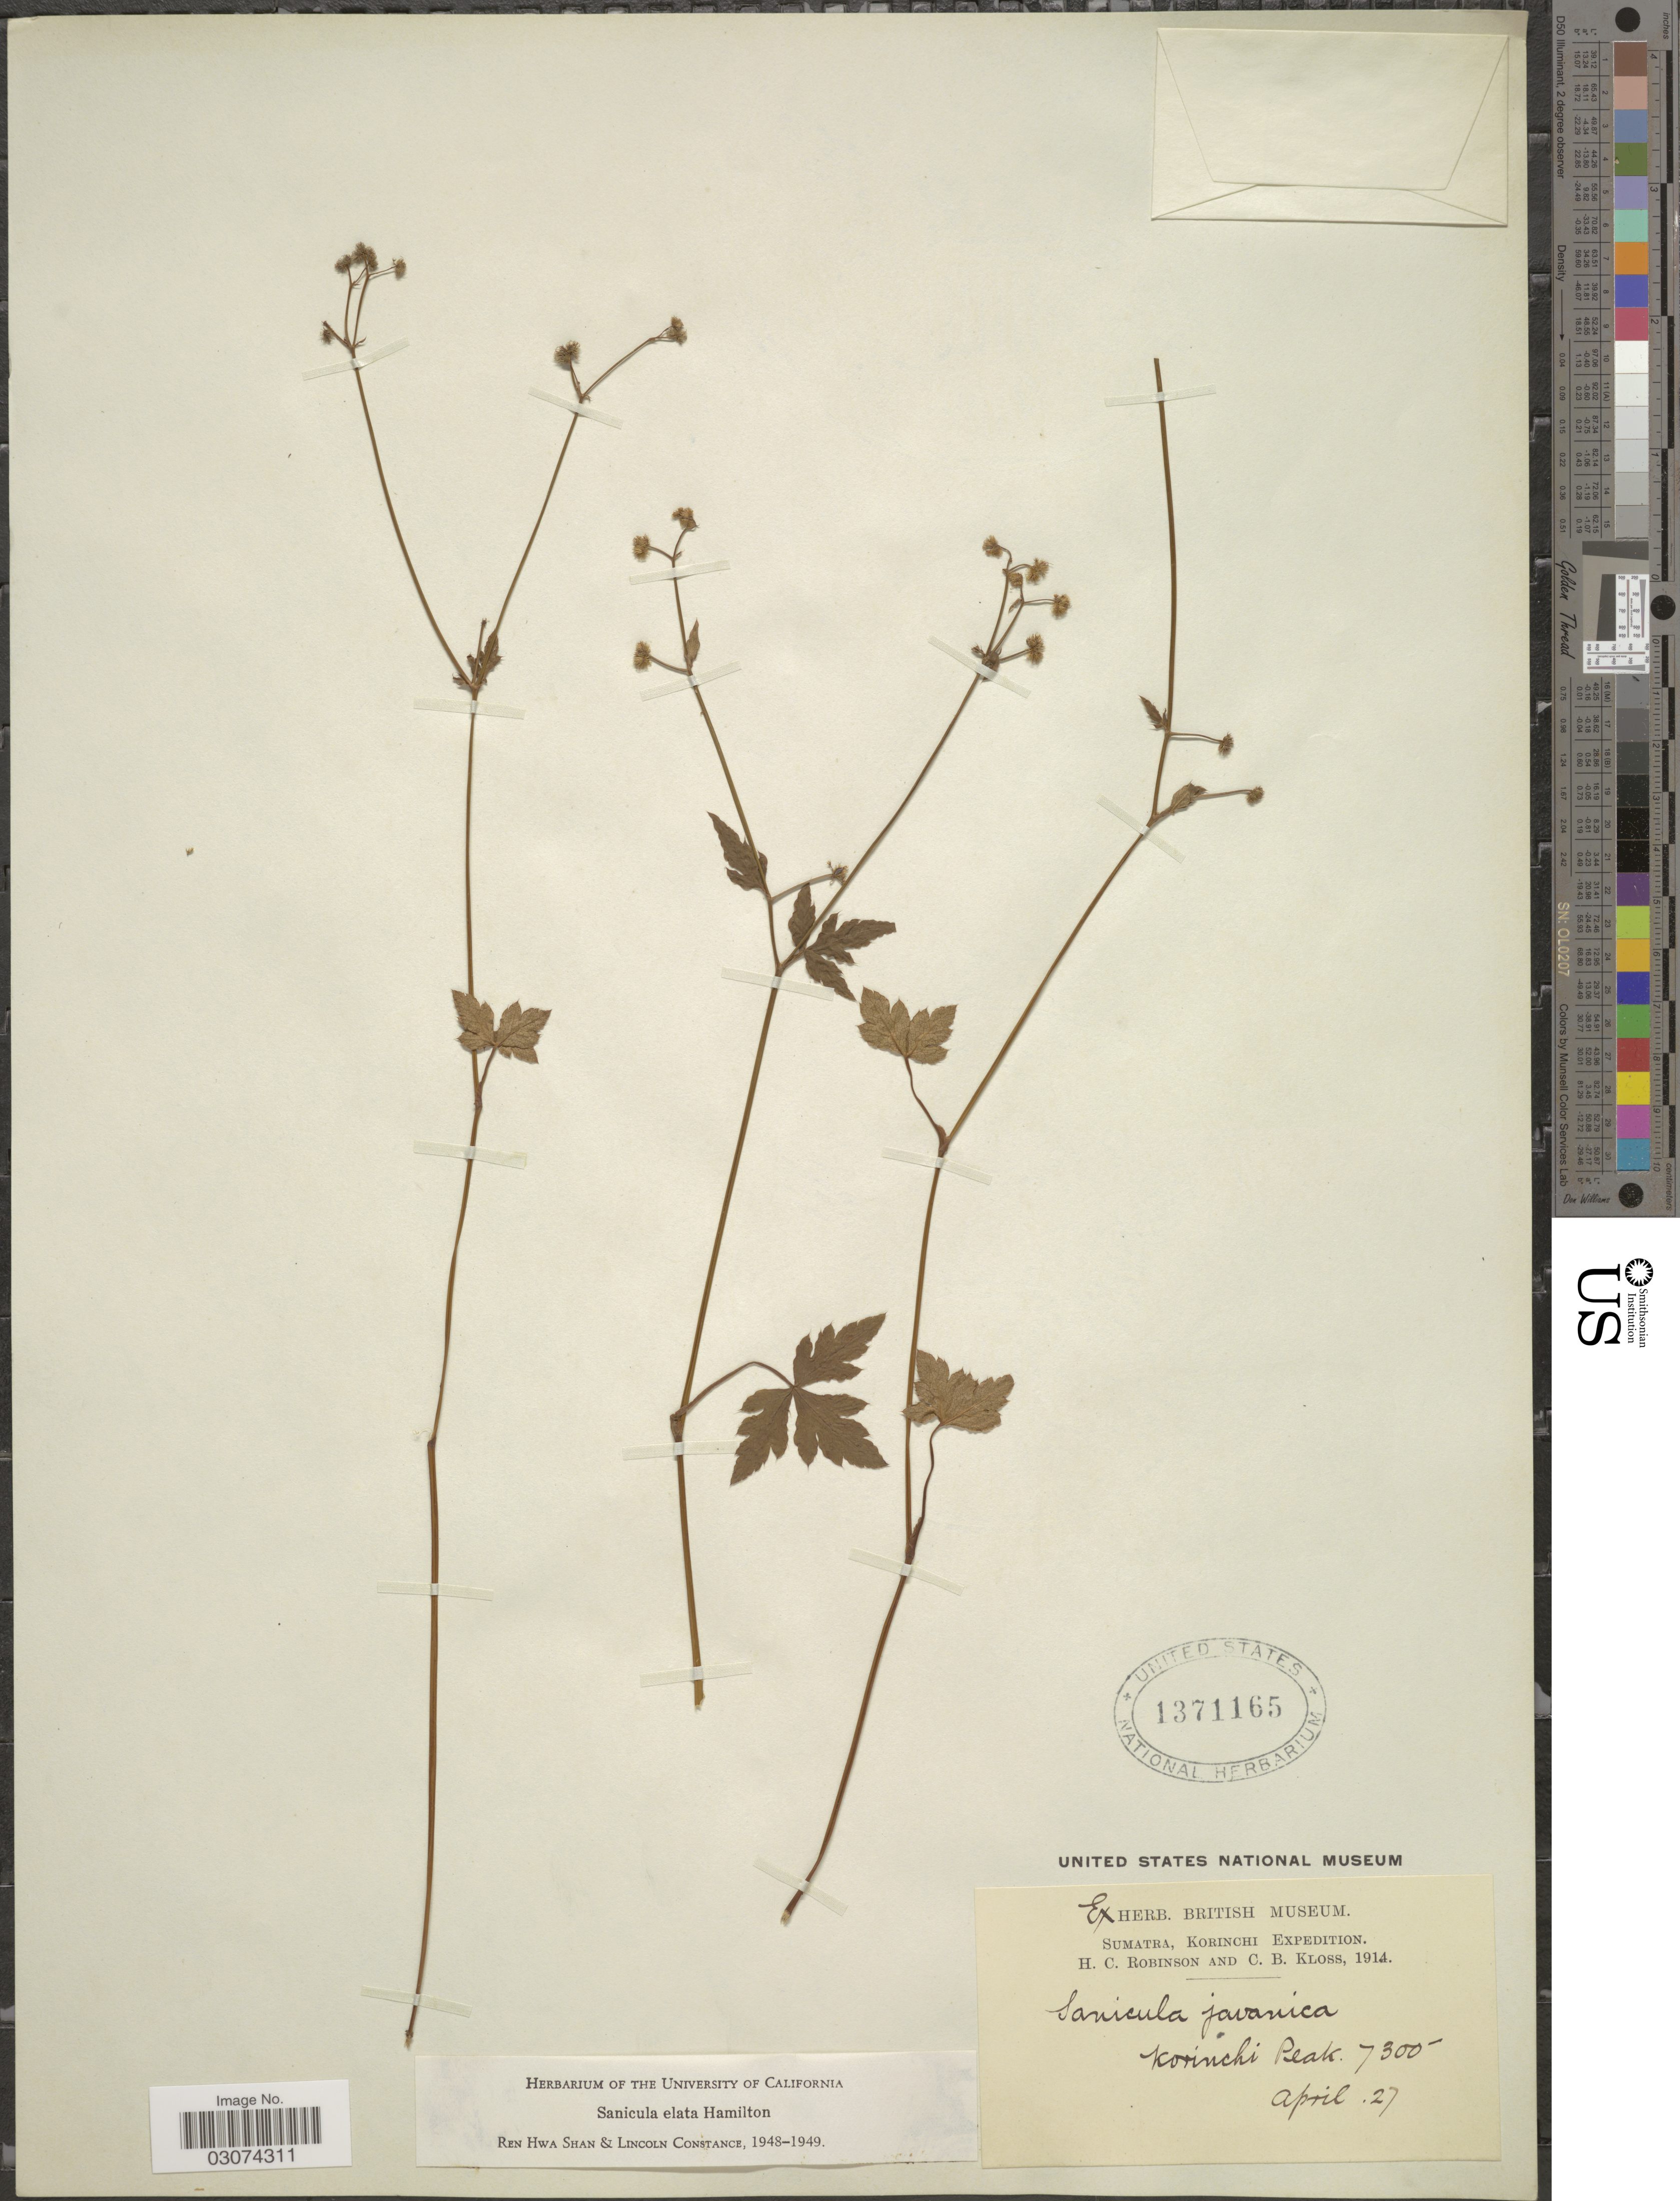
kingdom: Plantae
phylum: Tracheophyta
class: Magnoliopsida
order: Apiales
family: Apiaceae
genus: Sanicula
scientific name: Sanicula elata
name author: Buch.-Ham. ex D. Don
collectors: H. C. Robinson & C. Kloss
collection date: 1914-04-27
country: Indonesia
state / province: Sumatra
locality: Korinchi. Korinchi Peak.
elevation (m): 2225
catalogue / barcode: US 1371165